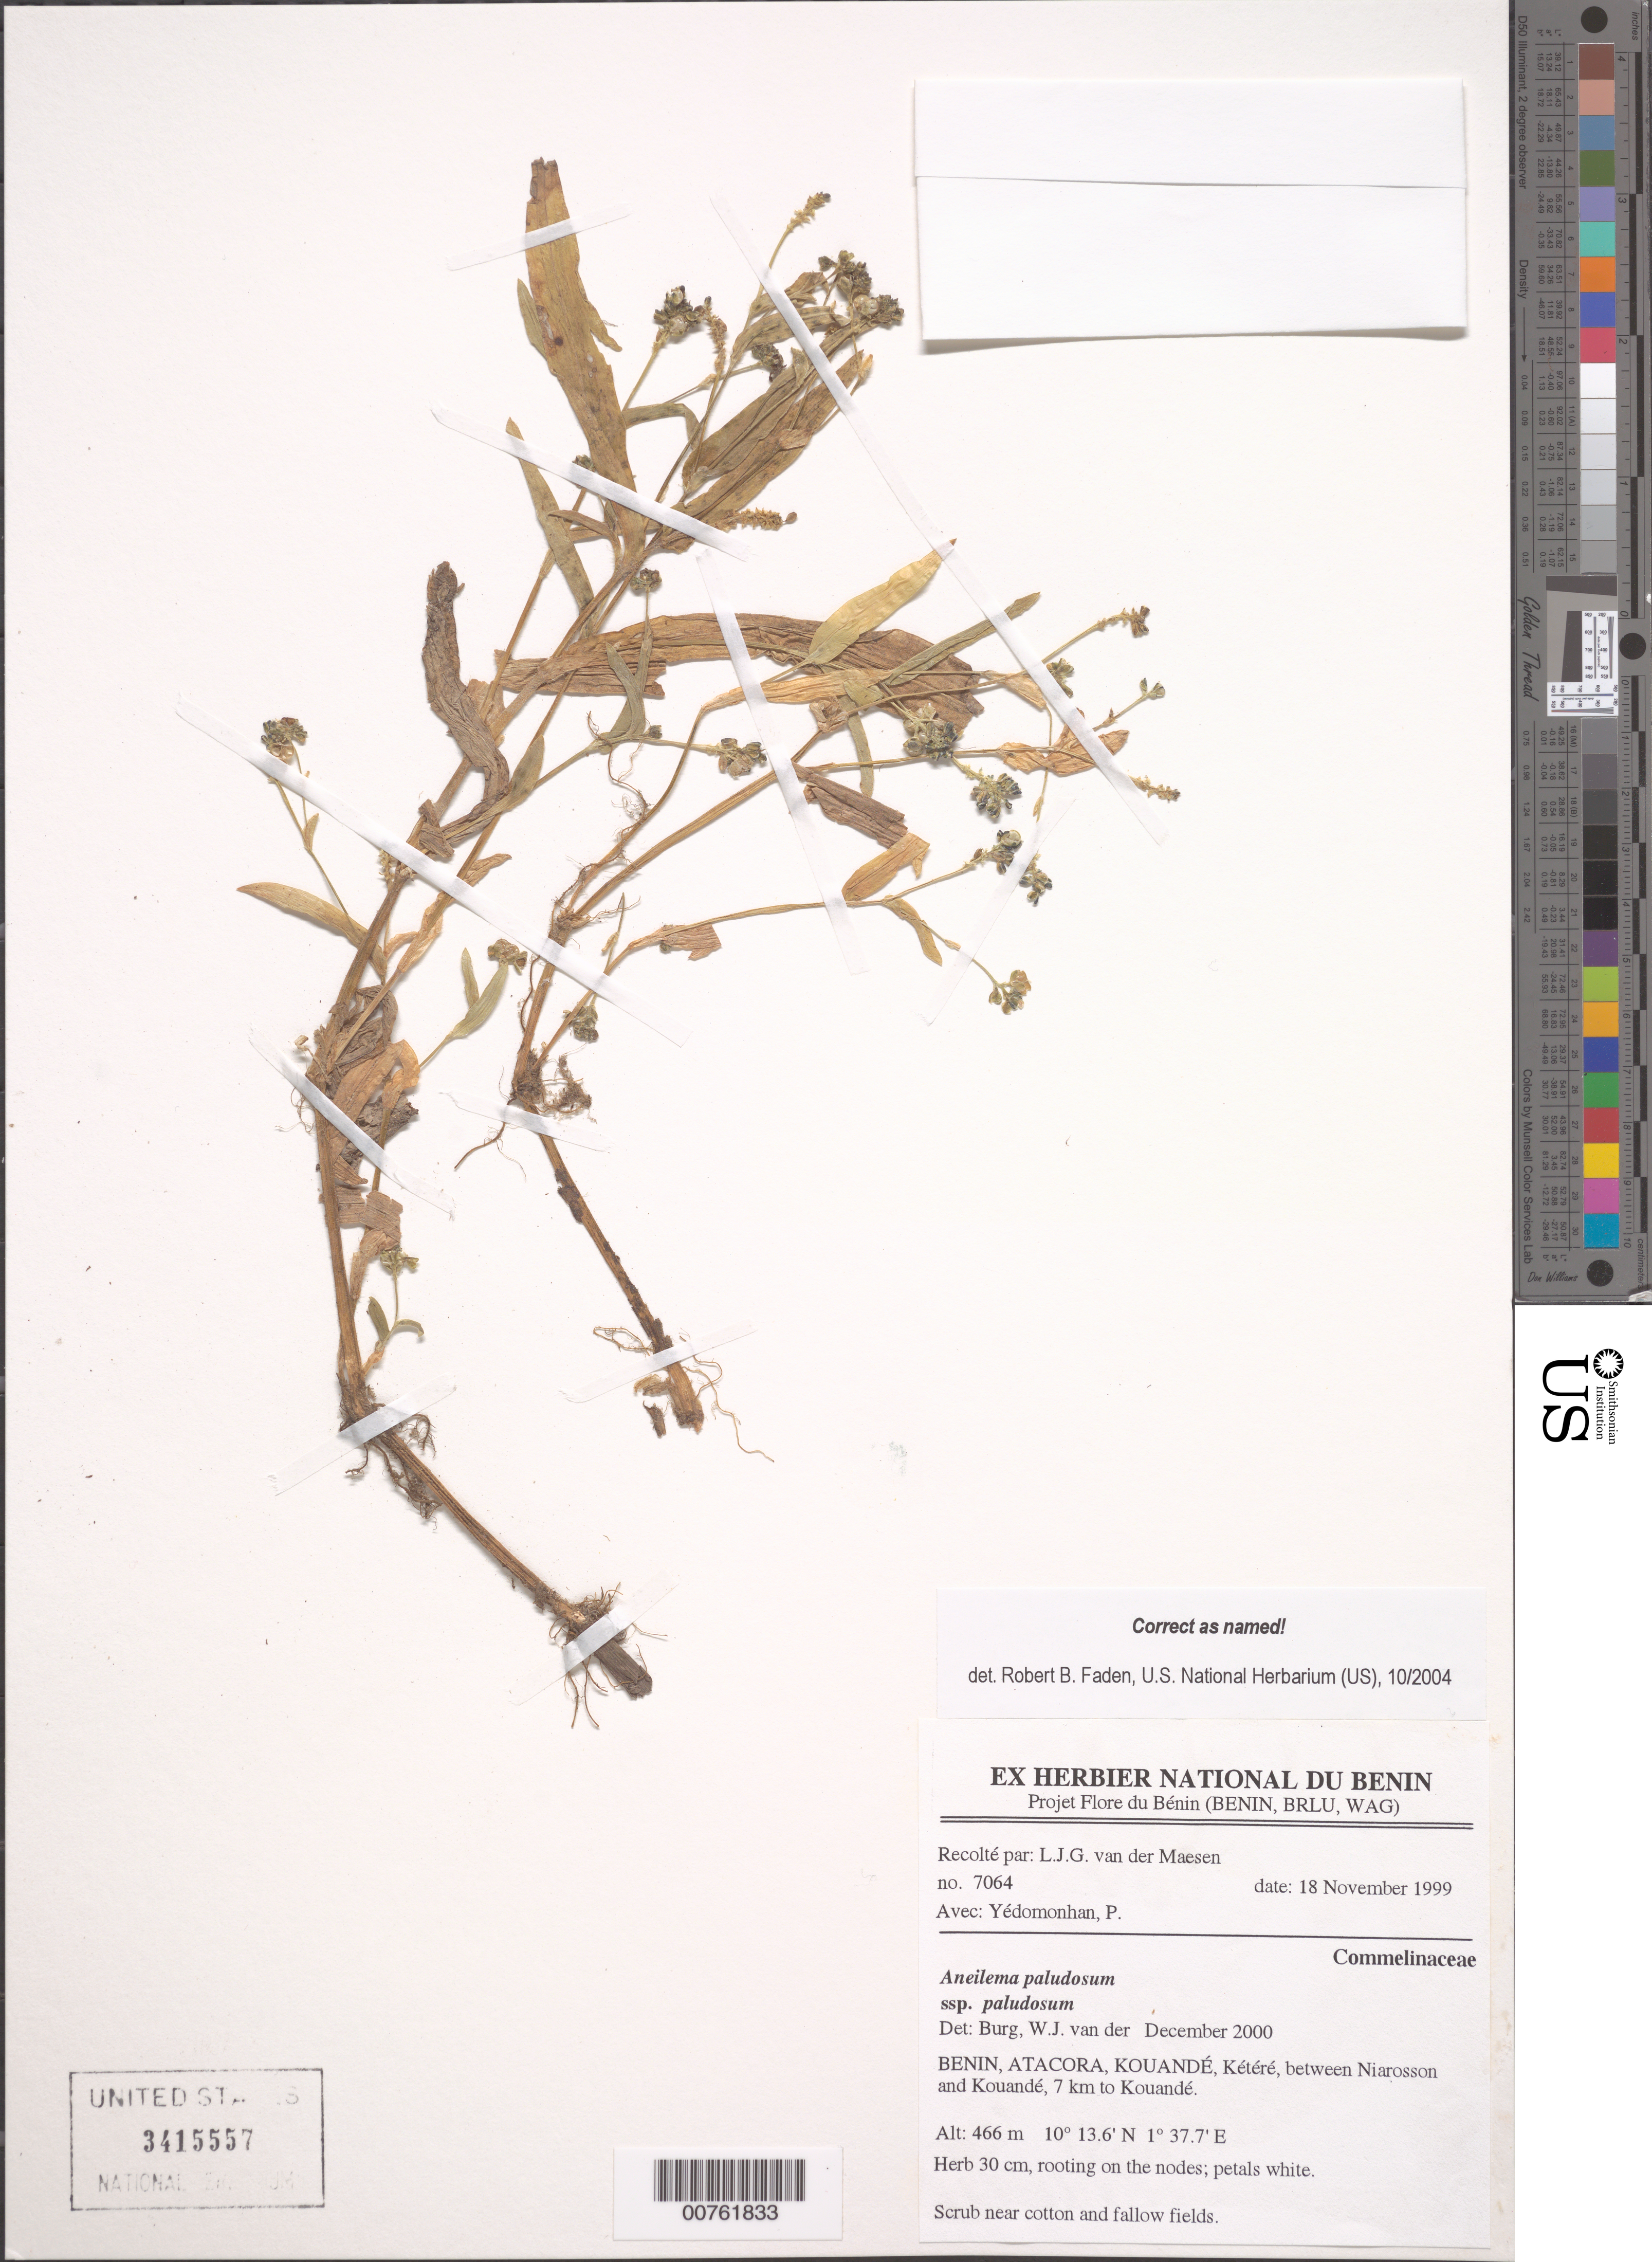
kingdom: Plantae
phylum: Tracheophyta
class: Liliopsida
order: Commelinales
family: Commelinaceae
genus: Aneilema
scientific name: Aneilema paludosum subsp. paludosum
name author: A. Chev.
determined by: Faden, Robert B., (US), Smithsonian Institution - National Museum of Natural History (UNITED STATES)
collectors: L. van der Maesen & P. Yédomonhan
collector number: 7064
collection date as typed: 18 Nov 1999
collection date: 1999-11-18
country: Benin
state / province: Atakora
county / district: Kouande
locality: Between Niarosson and Kouande, 7 km to Kouande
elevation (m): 466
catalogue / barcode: US 3415557